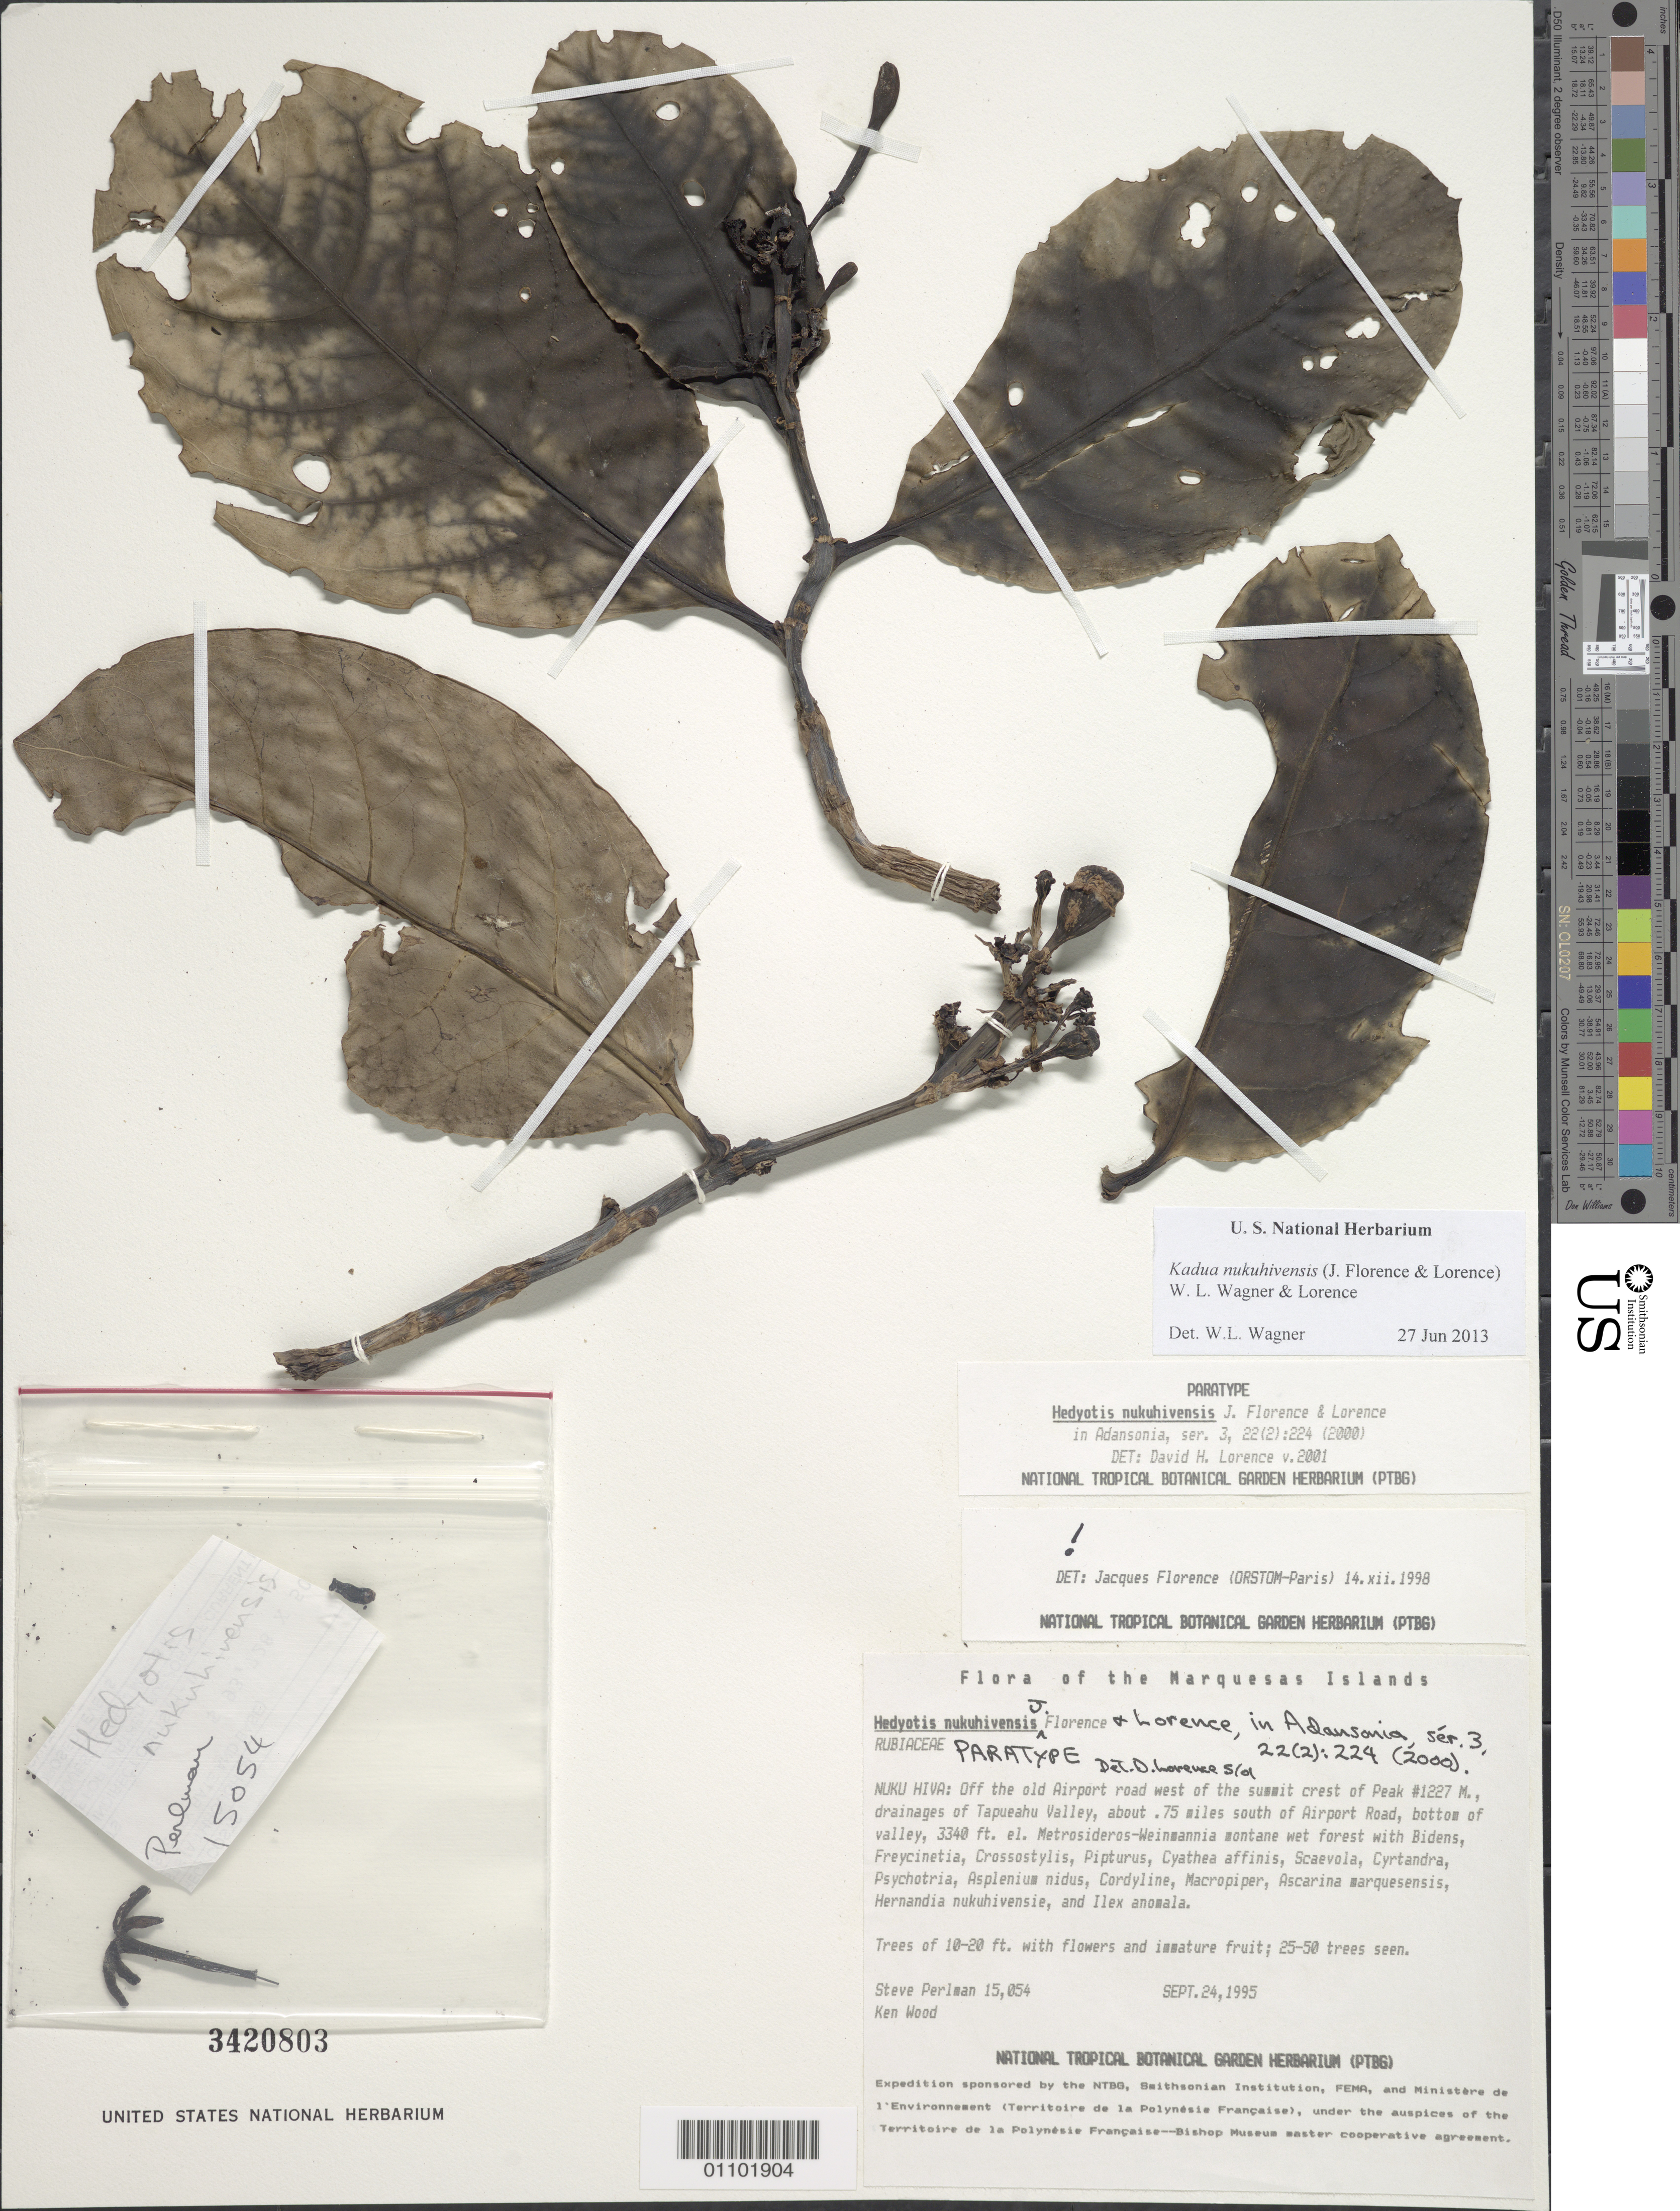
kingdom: Plantae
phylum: Tracheophyta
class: Magnoliopsida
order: Gentianales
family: Rubiaceae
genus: Kadua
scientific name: Kadua nukuhivensis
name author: (J. Florence & Lorence) W.L. Wagner & Lorence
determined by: Wagner, W. L.; Lorence, David H.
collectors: S. P. Perlman & K. R. Wood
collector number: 15054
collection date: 1995-09-24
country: French Polynesia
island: Nuku Hiva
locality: Off old Airport road, W of summit crest, W of Peak #1227 M., drainages of Tapueahu Valley, about 0.75 miles S of Airport Road, bottom of valley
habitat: In Metrosideros - Weinmannia montane wet forest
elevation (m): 1018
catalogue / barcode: US 3420803